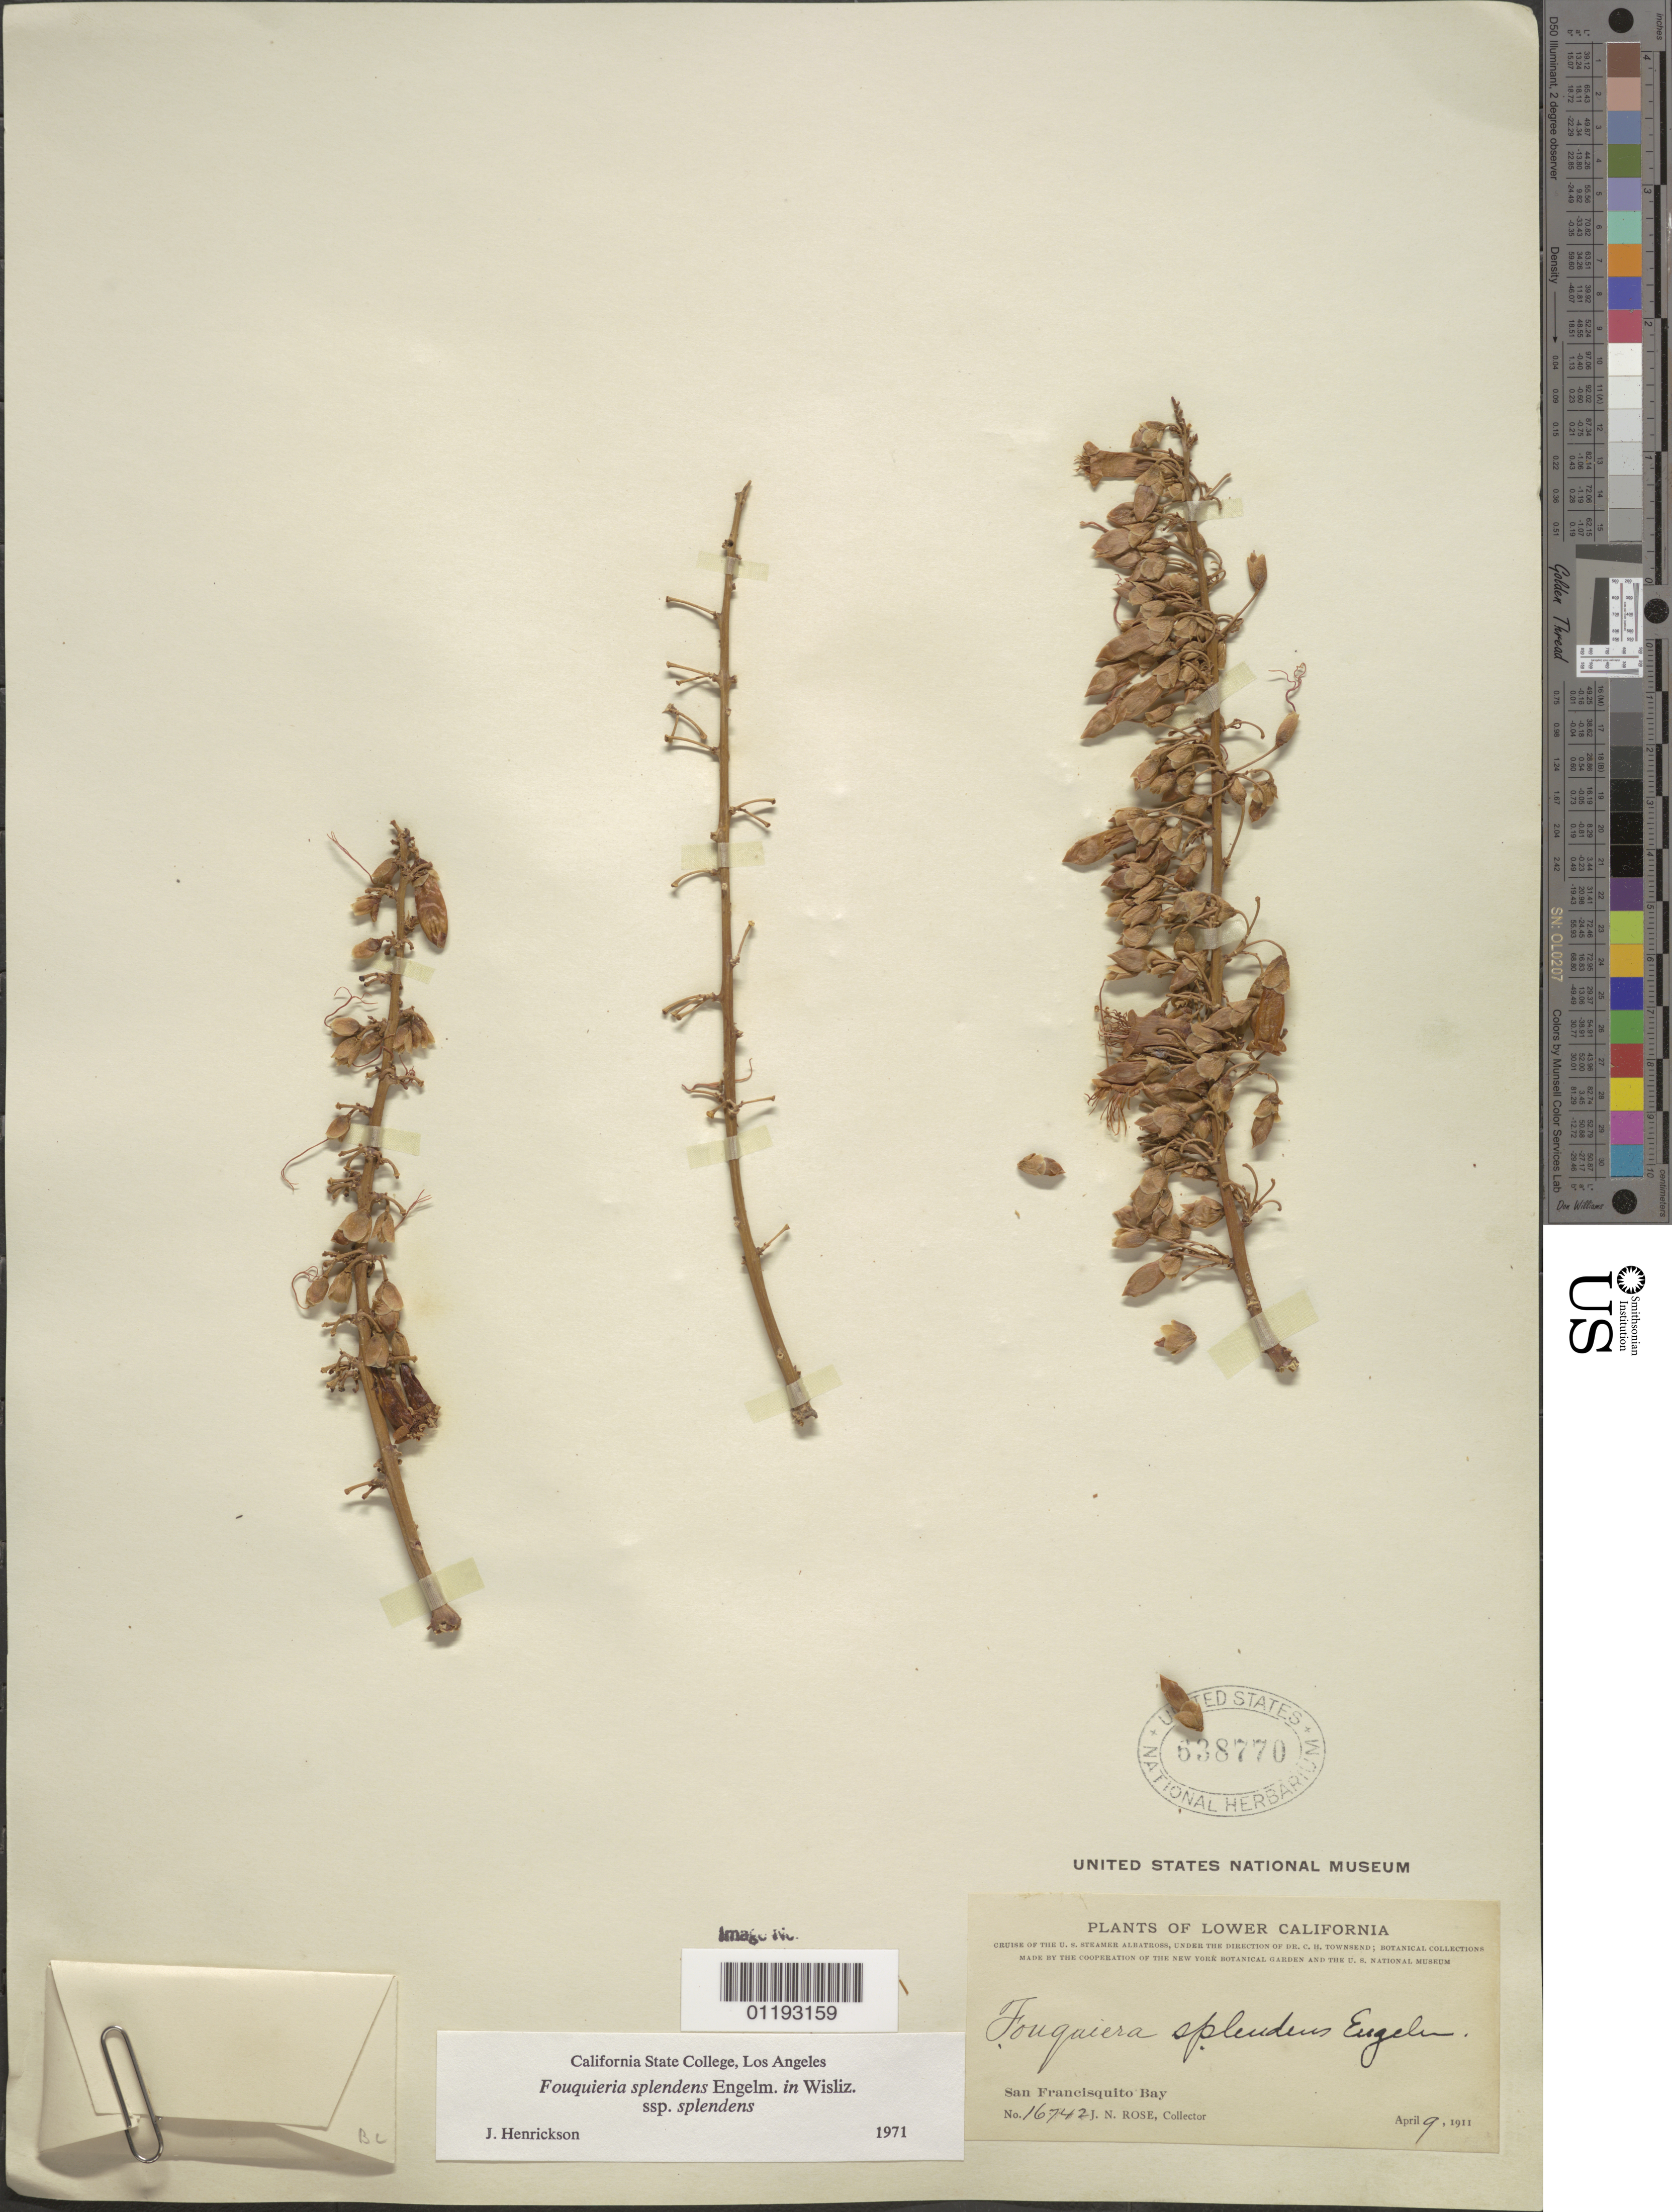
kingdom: Plantae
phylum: Tracheophyta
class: Magnoliopsida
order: Ericales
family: Fouquieriaceae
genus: Fouquieria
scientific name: Fouquieria splendens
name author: Engelm.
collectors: J. N. Rose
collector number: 16742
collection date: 1911-04-09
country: Mexico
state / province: Baja California Norte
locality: San Francisquito Bay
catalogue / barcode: US 638770